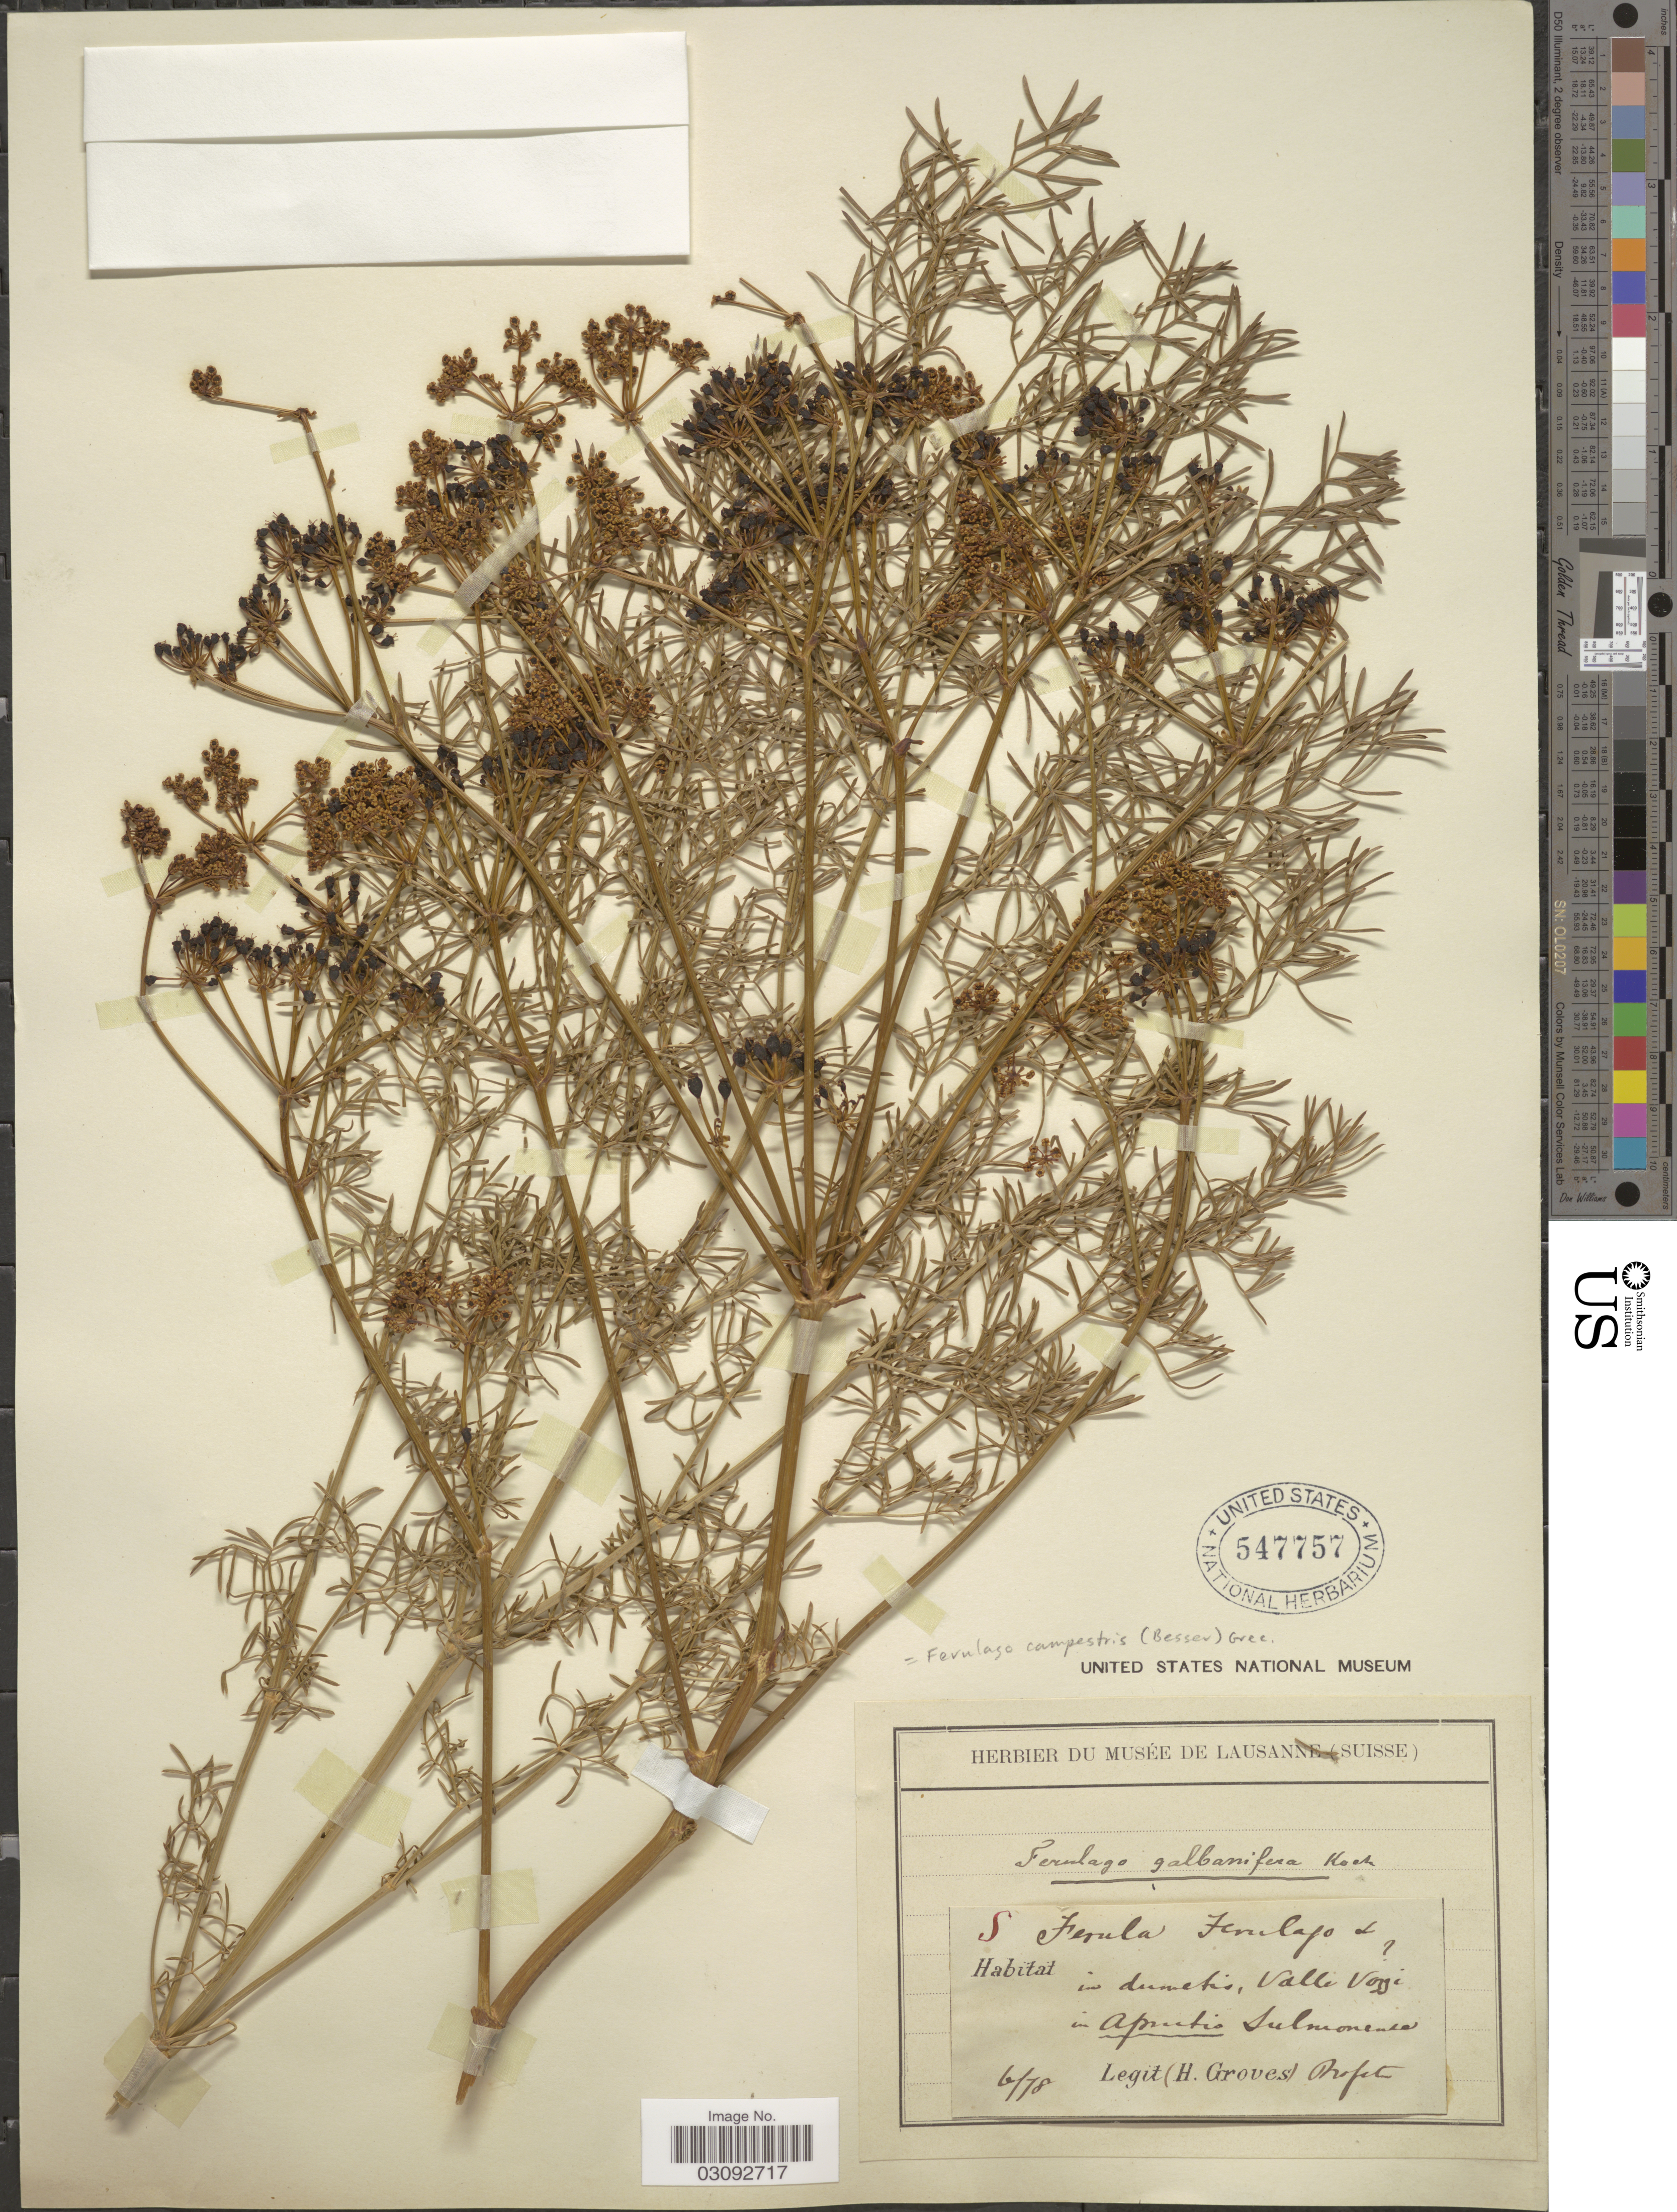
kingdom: Plantae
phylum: Tracheophyta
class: Magnoliopsida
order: Apiales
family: Apiaceae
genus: Ferulago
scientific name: Ferulago campestris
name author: (Besser) Grecescu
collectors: H. Groves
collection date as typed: Transcribed d/m/y: /6/78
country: Switzerland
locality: In dumetis, Valle Voggi [interpreted] in Aprutis Sulmonemia [interpreted].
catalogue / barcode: US 547757